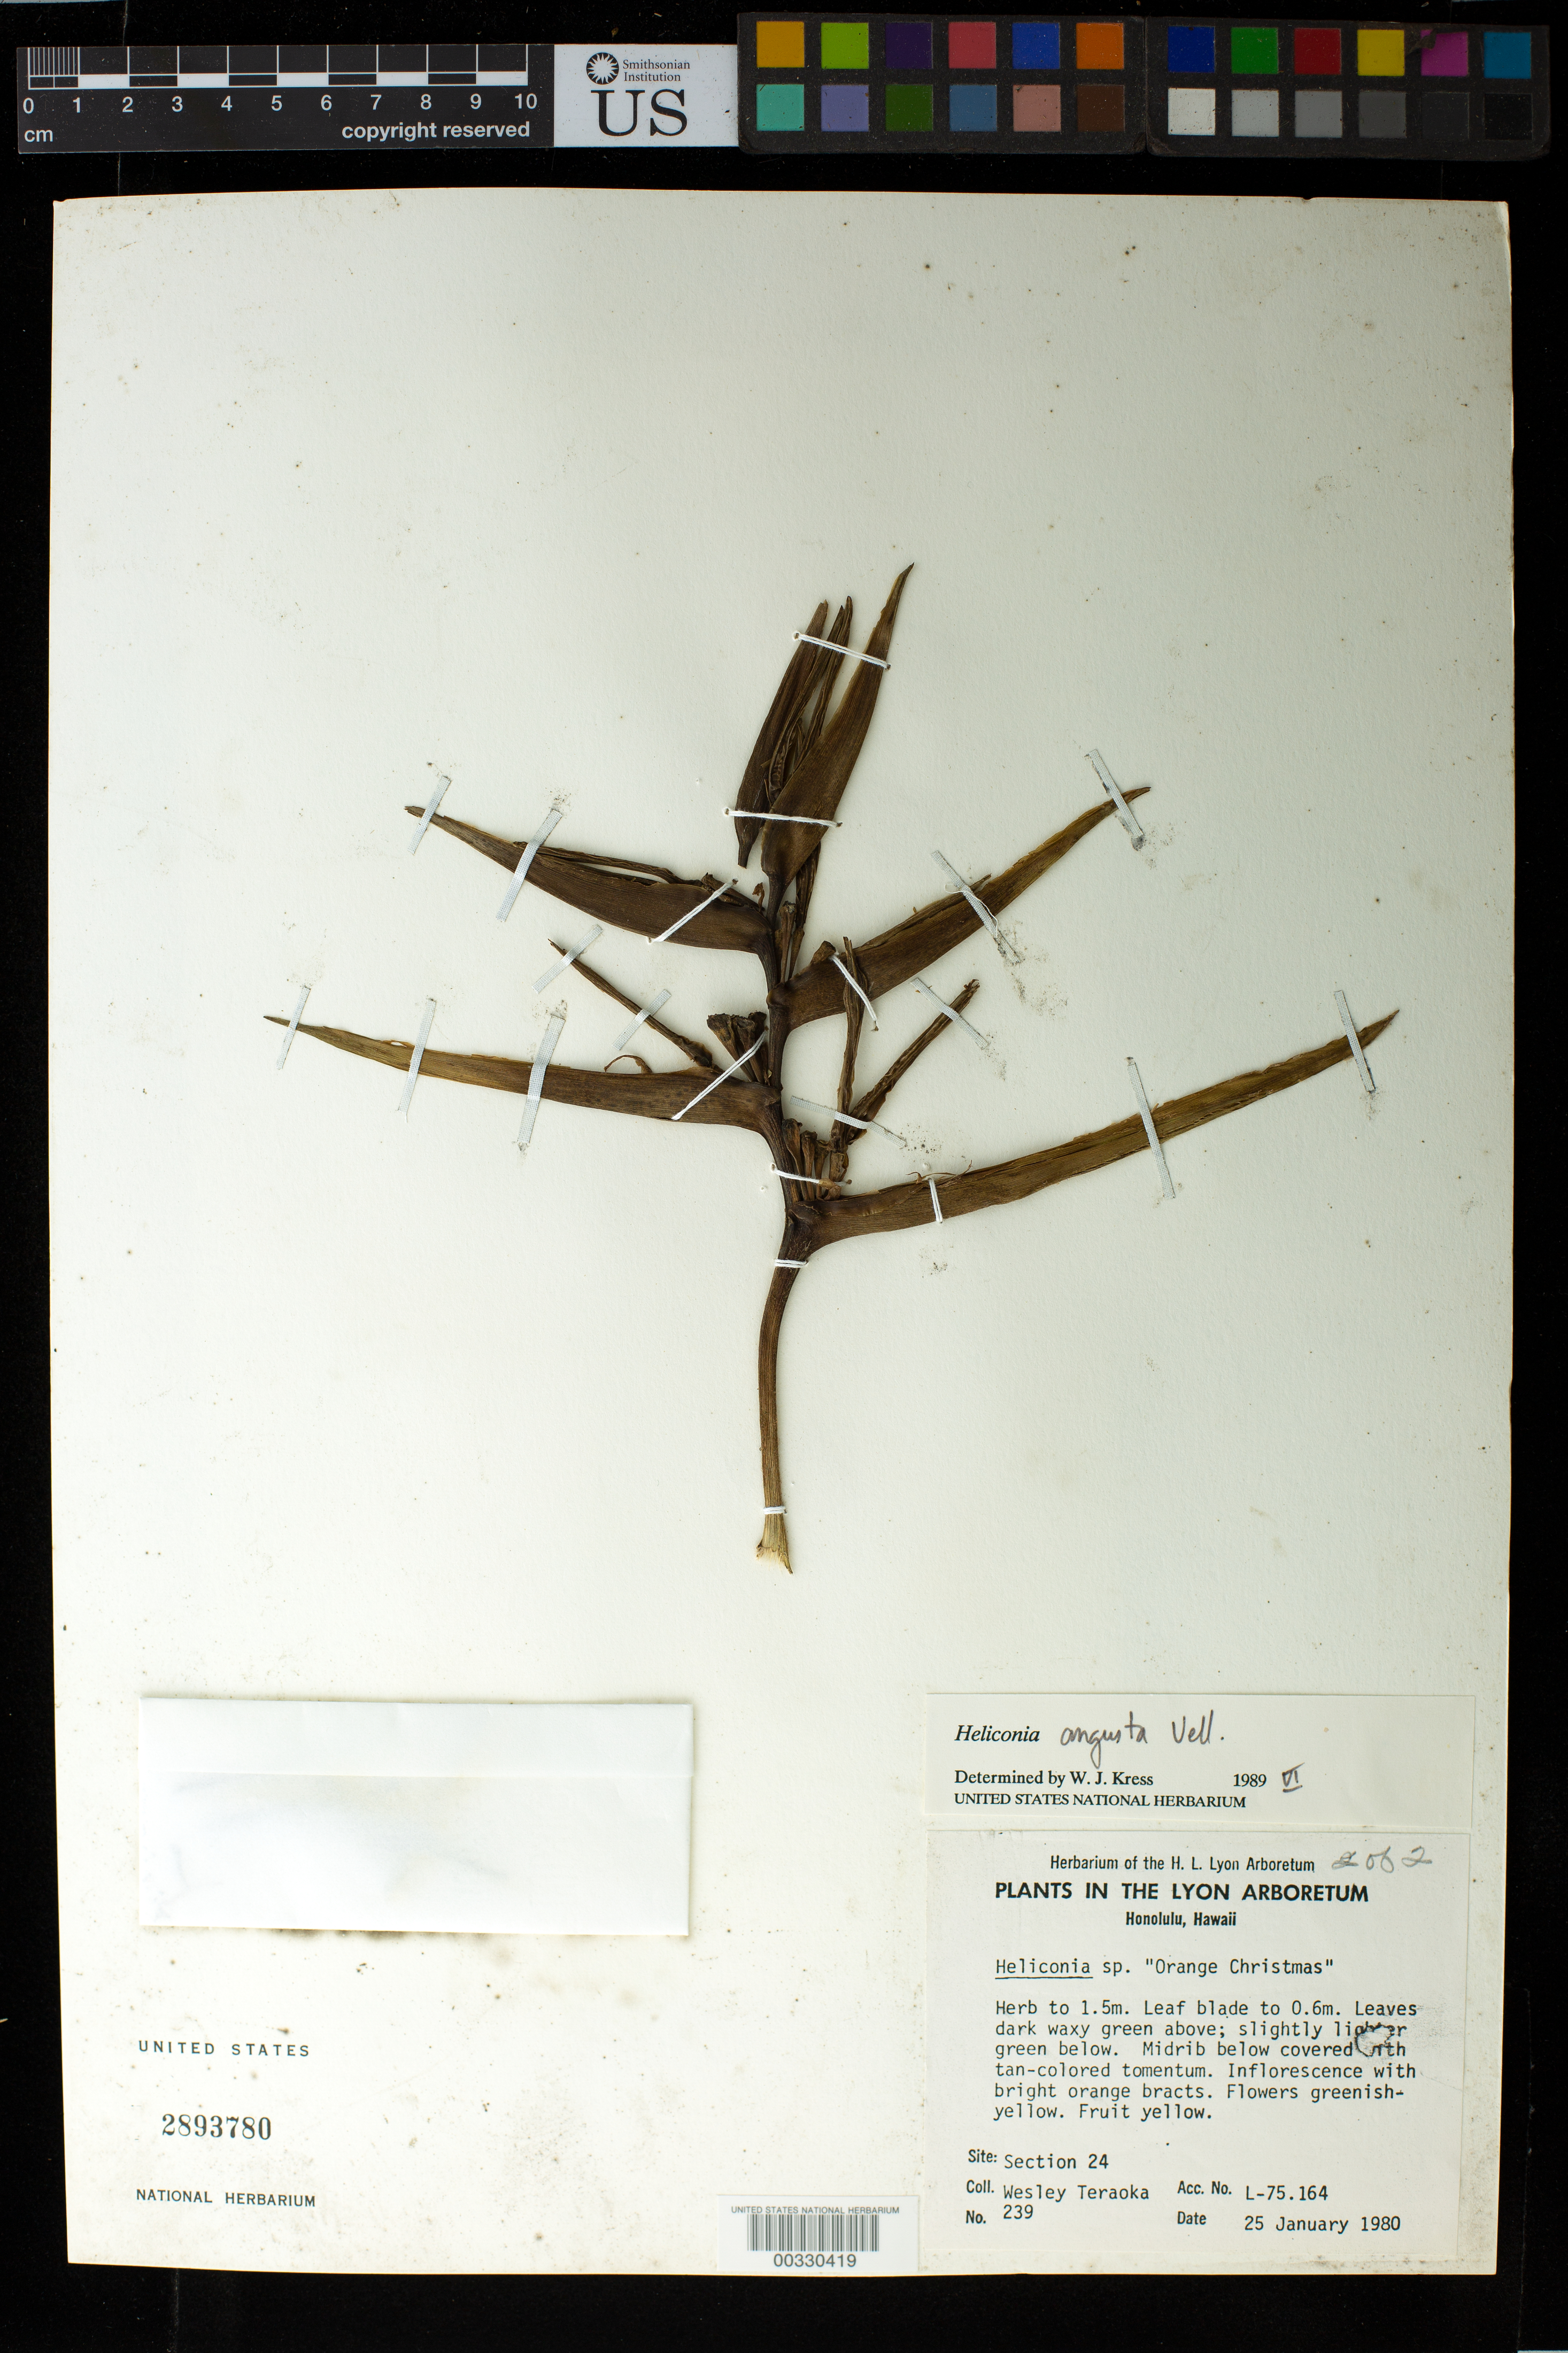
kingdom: Plantae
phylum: Tracheophyta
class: Liliopsida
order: Zingiberales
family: Heliconiaceae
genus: Heliconia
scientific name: Heliconia angusta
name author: Vell.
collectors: W. Teraoka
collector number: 239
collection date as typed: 25 Jan 1980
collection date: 1980-01-25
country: United States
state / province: Hawaii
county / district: Honolulu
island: Oahu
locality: Honolulu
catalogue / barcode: US 2893780